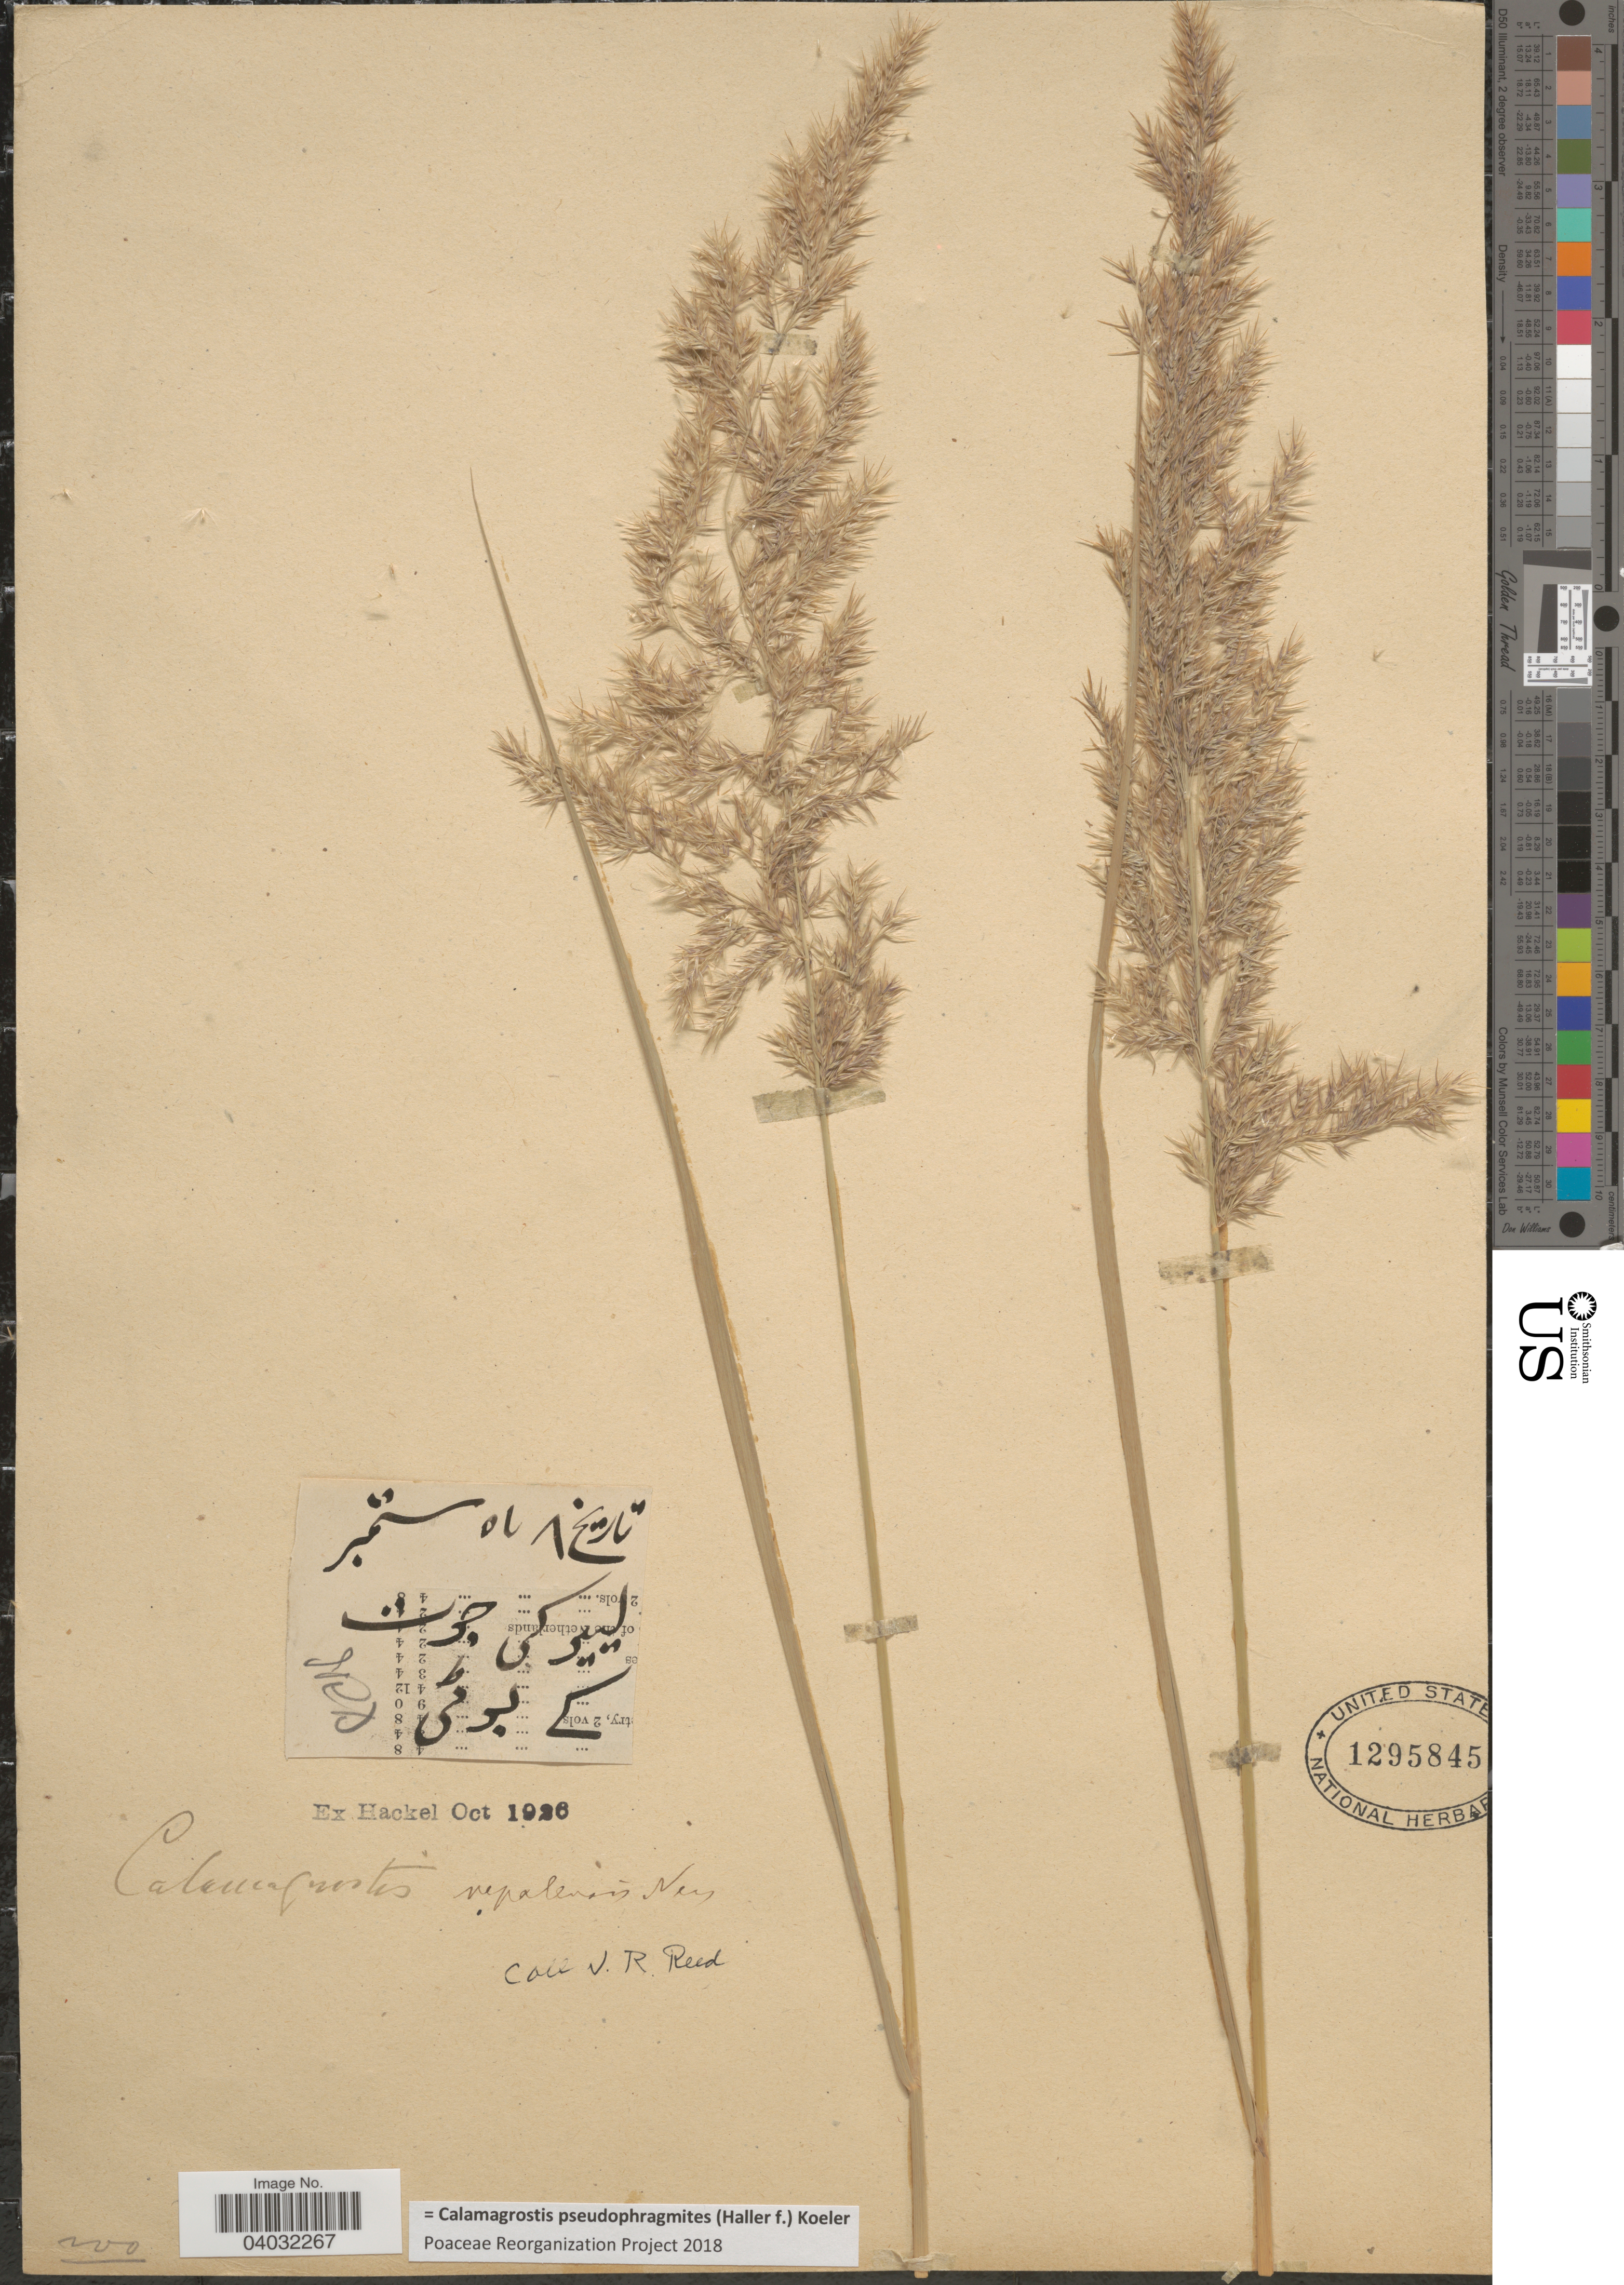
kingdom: Plantae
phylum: Tracheophyta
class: Liliopsida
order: Poales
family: Poaceae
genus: Calamagrostis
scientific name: Calamagrostis pseudophragmites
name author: (Haller f.) Koeler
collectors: J. Reed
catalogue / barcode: US 1295845